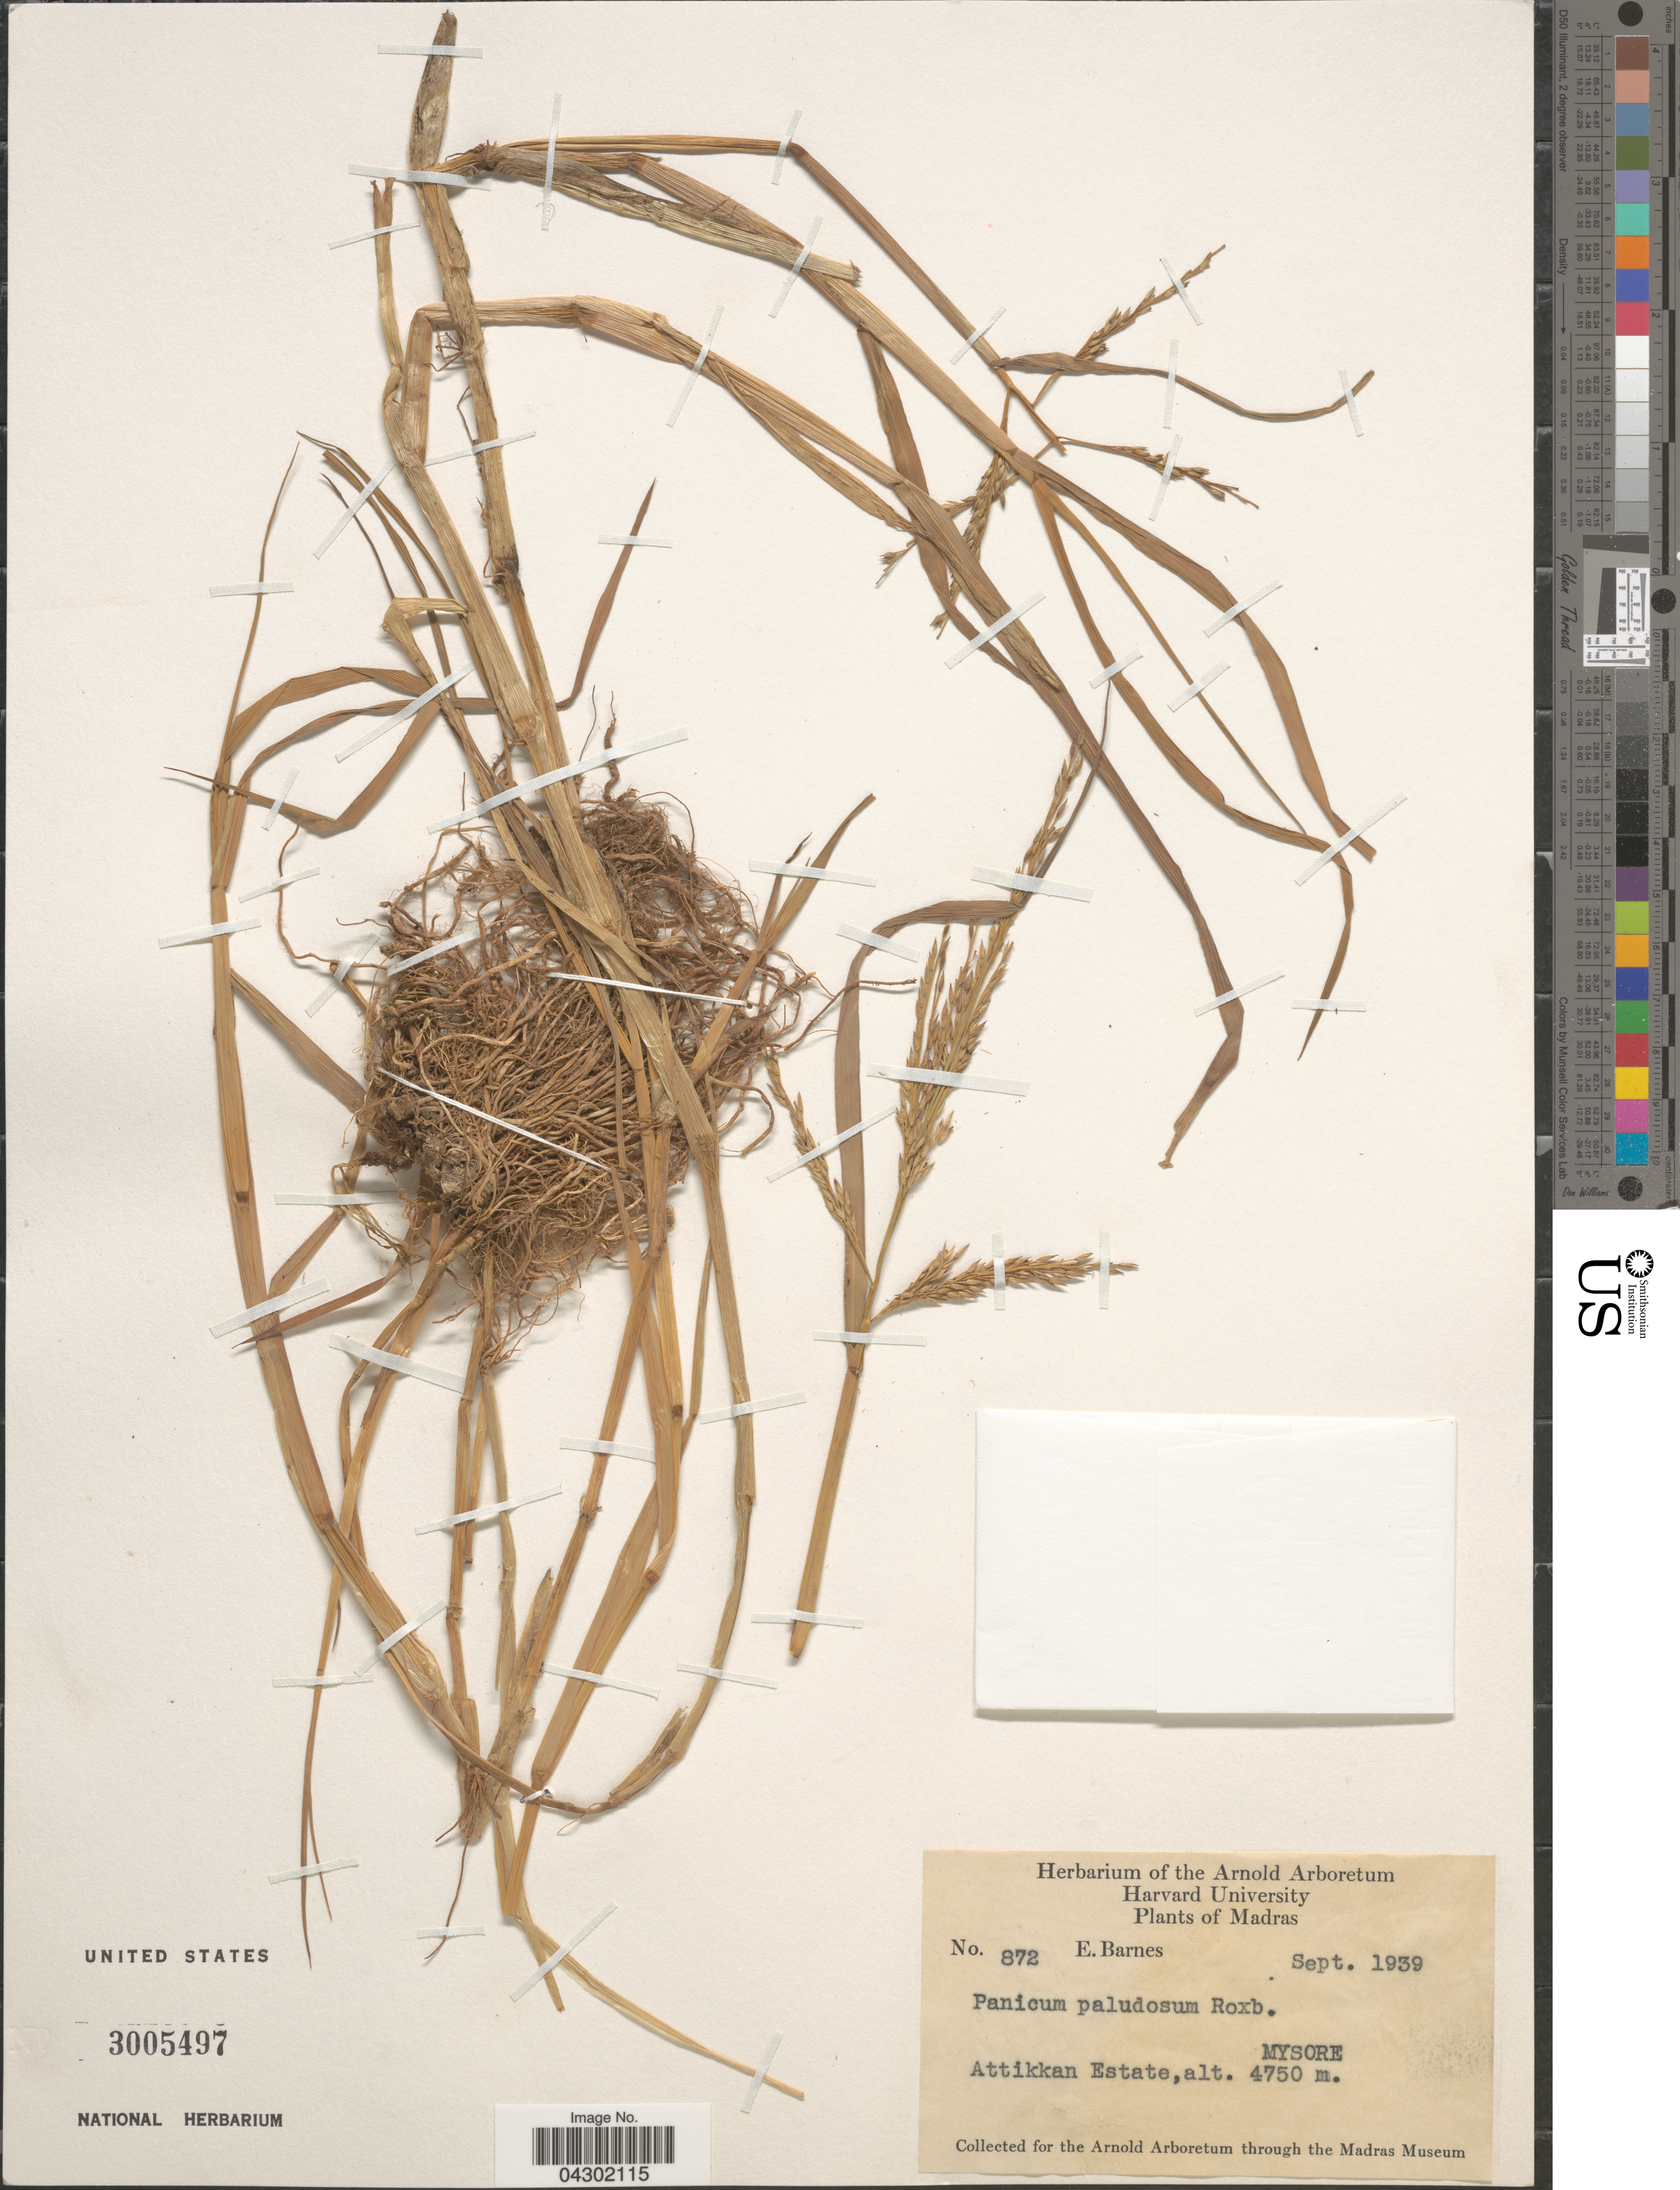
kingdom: Plantae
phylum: Tracheophyta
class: Liliopsida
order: Poales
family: Poaceae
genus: Panicum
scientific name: Panicum paludosum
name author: Roxb.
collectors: E. Barnes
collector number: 872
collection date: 1939-09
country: India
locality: Madras. Mysore. Attikkan Estate.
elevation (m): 4750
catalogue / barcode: US 3005497